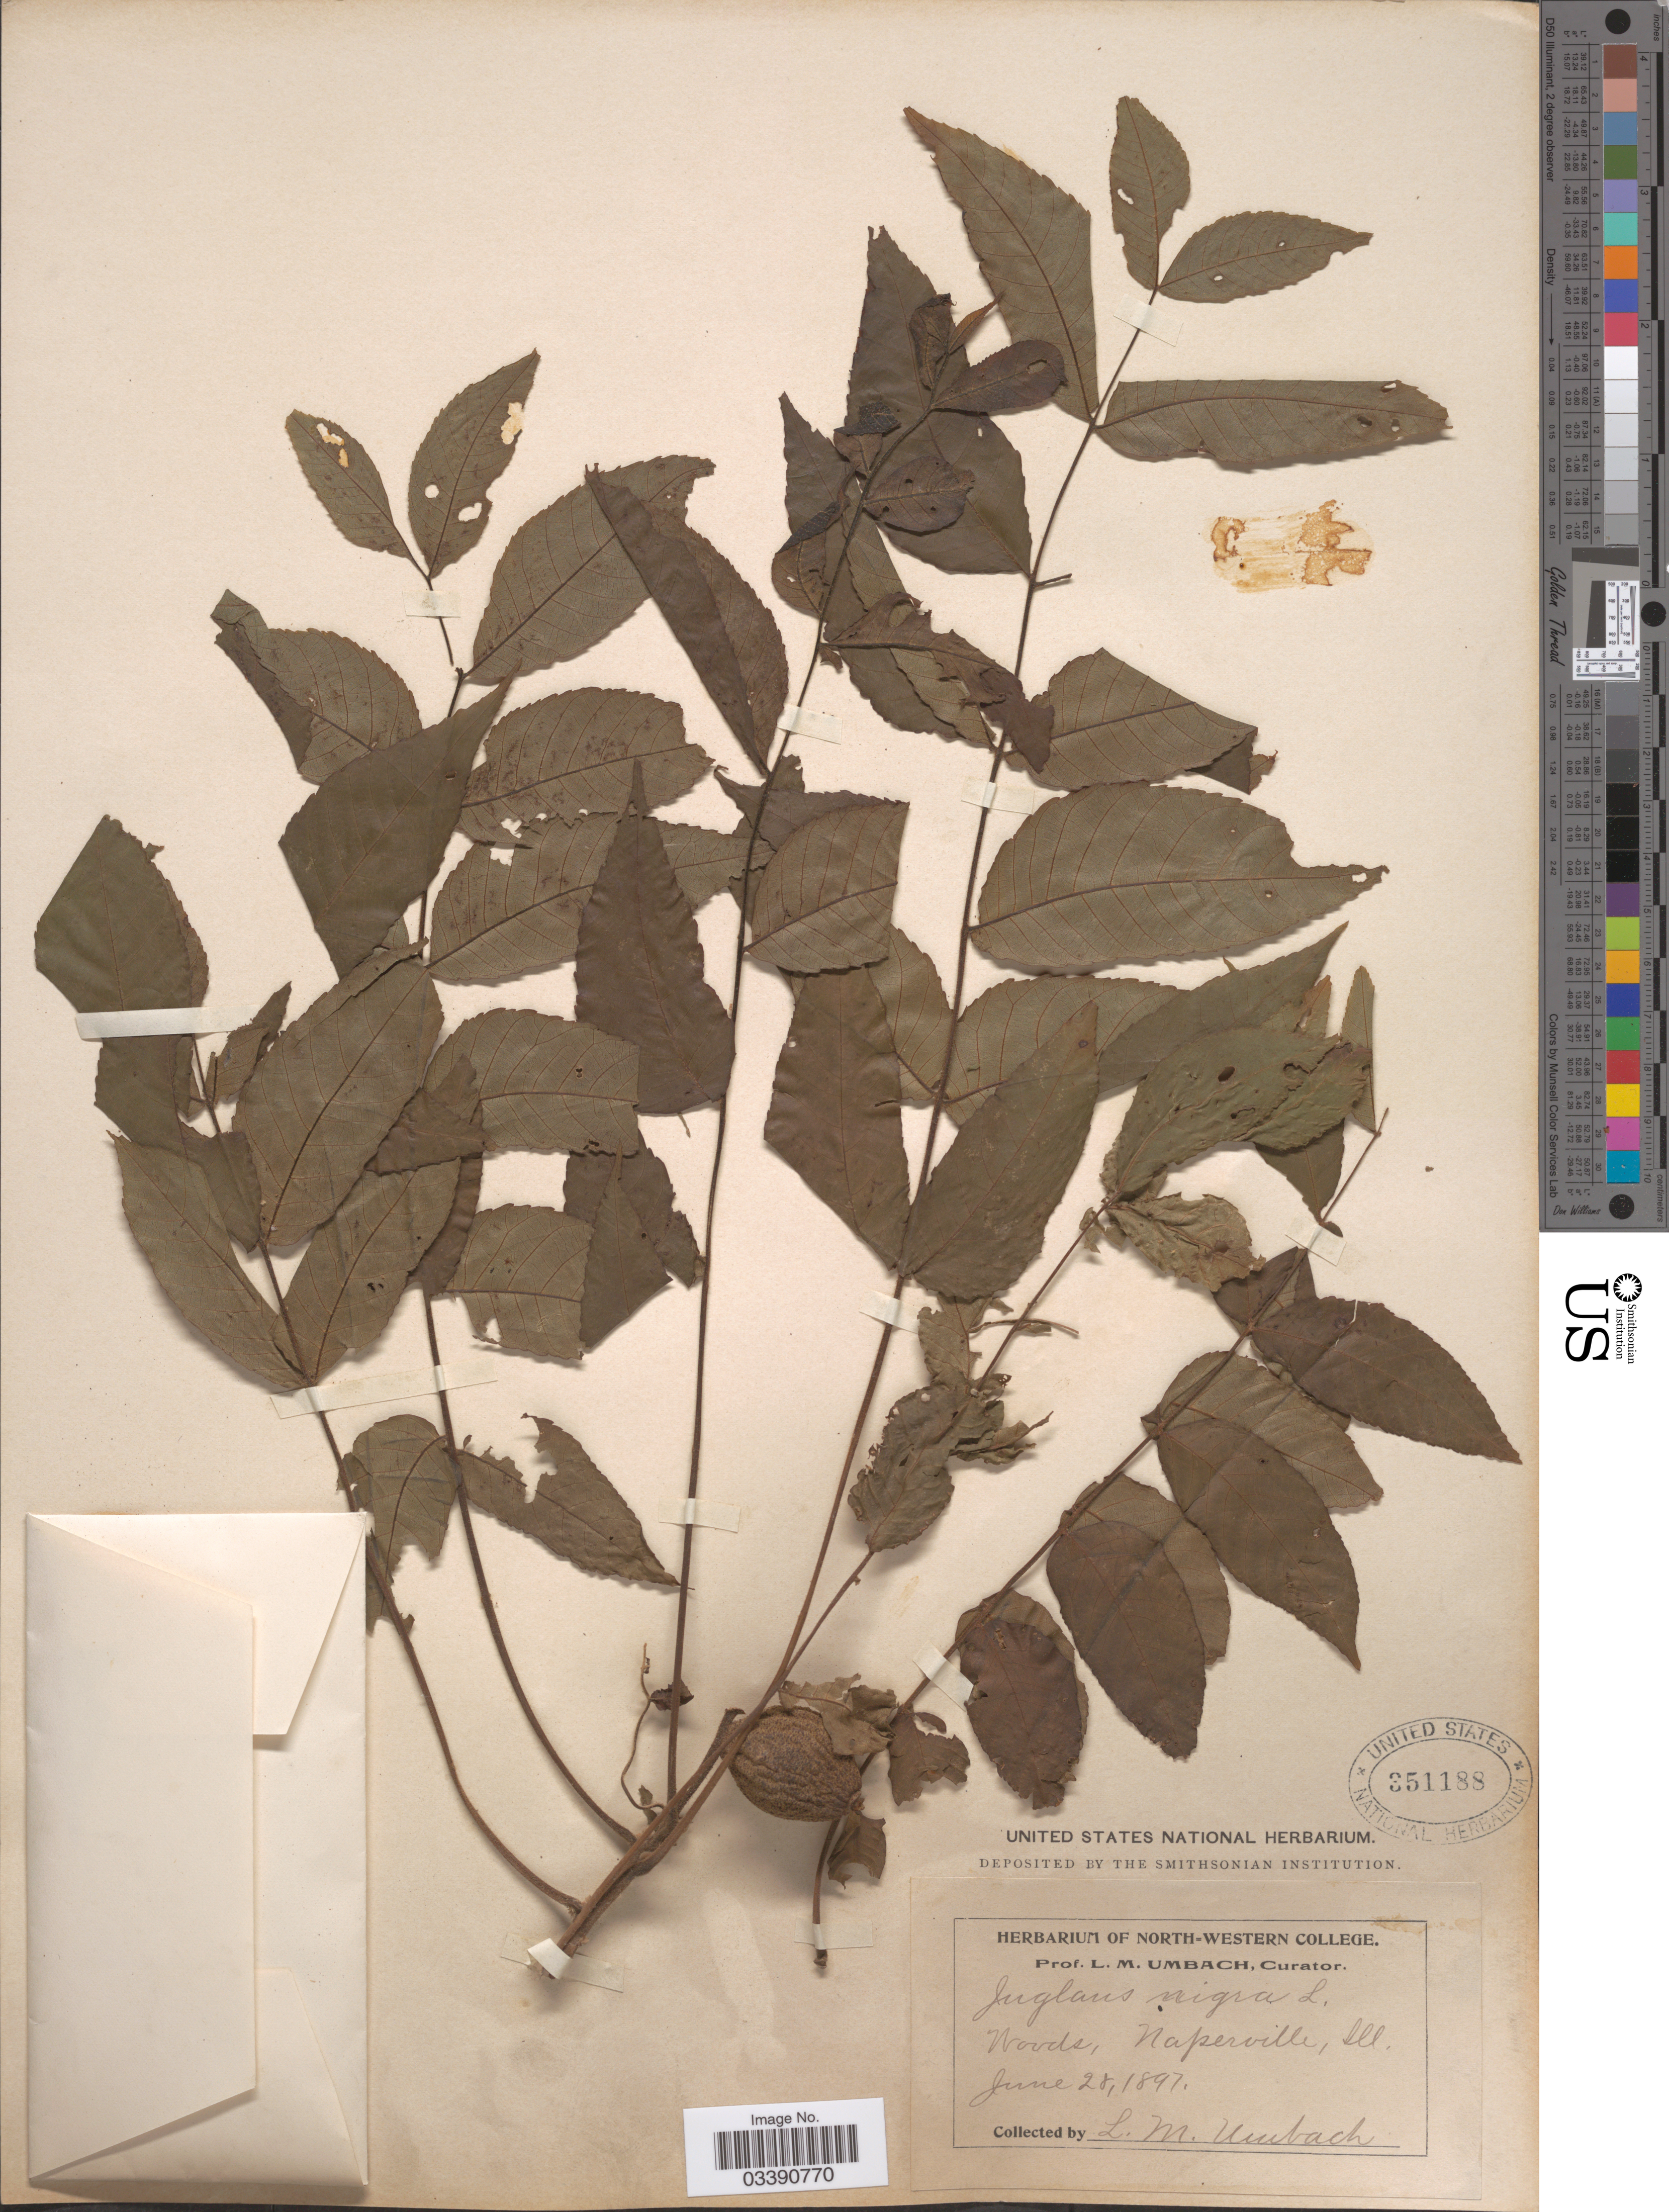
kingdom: Plantae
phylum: Tracheophyta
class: Magnoliopsida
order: Fagales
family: Juglandaceae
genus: Juglans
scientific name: Juglans nigra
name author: L.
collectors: L. M. Umbach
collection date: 1897-06-21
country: United States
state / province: Illinois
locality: Woods, Naperville.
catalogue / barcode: US 351188